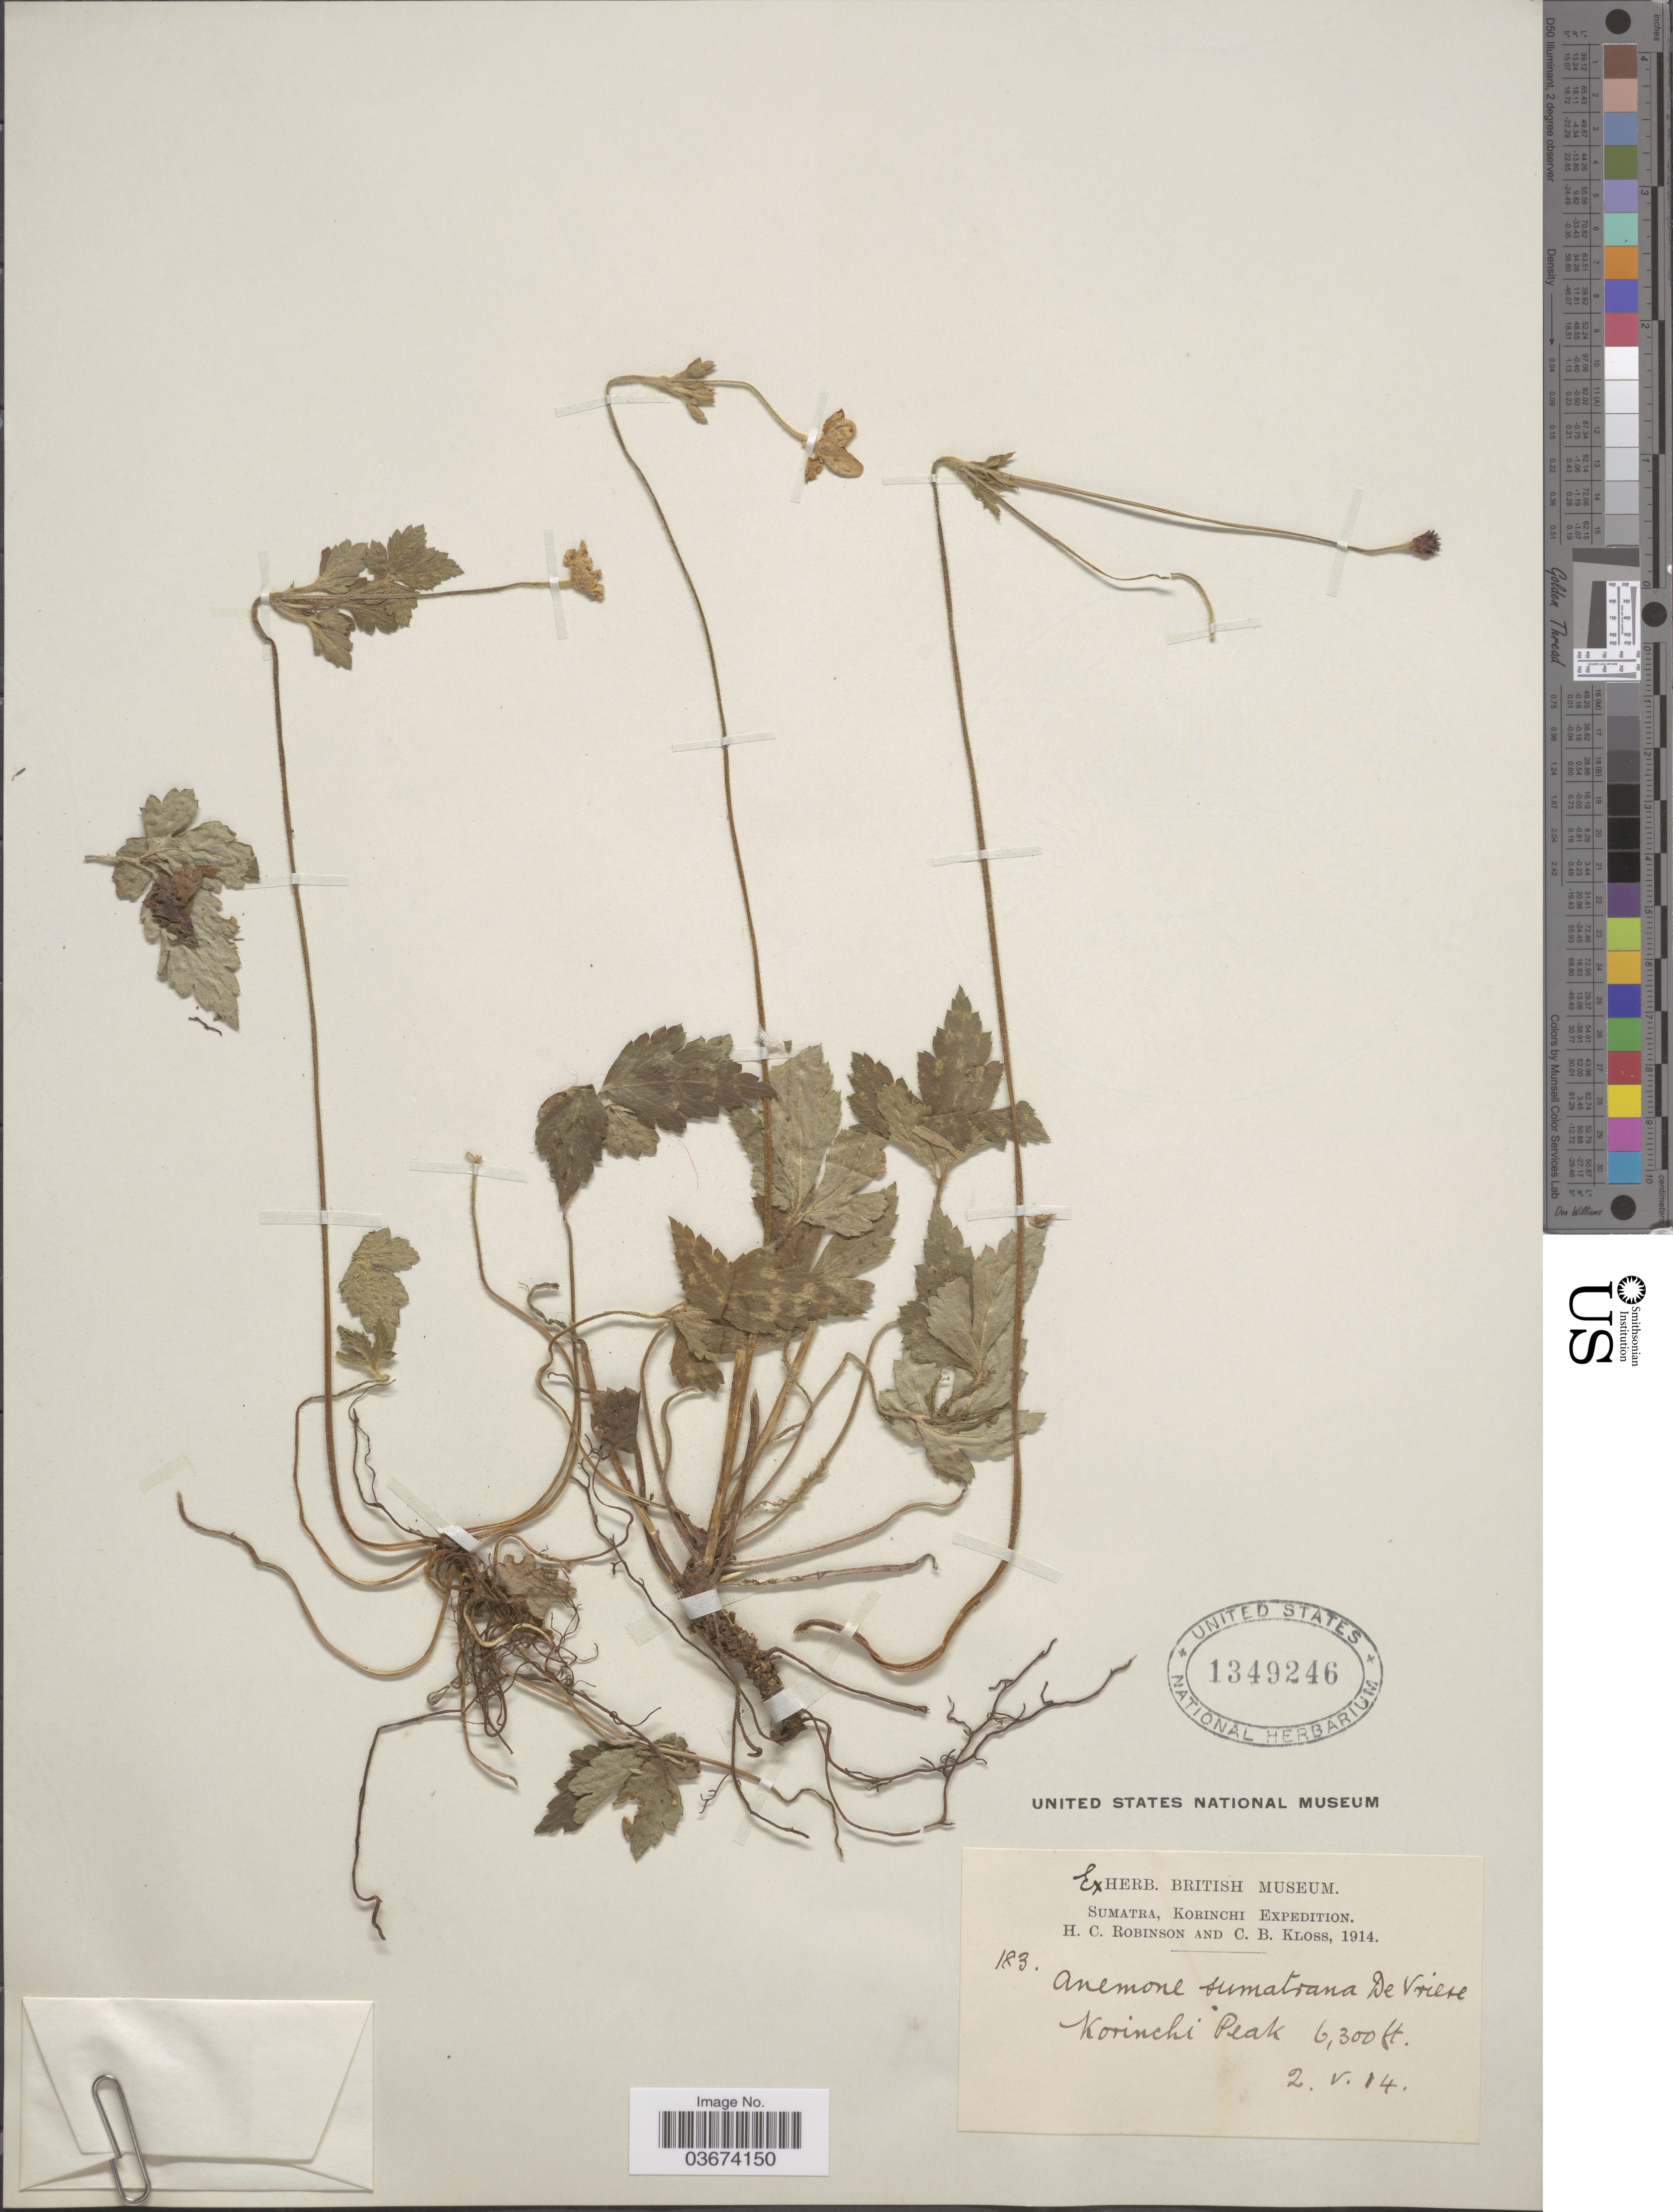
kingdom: Plantae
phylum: Tracheophyta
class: Magnoliopsida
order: Ranunculales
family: Ranunculaceae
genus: Anemone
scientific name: Anemone sumatrana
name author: de Vriese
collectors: H. C. Robinson & C. Kloss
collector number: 183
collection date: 1914-05-02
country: Indonesia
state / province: Sumatra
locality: Korinchi Peak.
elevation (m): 1920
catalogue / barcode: US 1349246